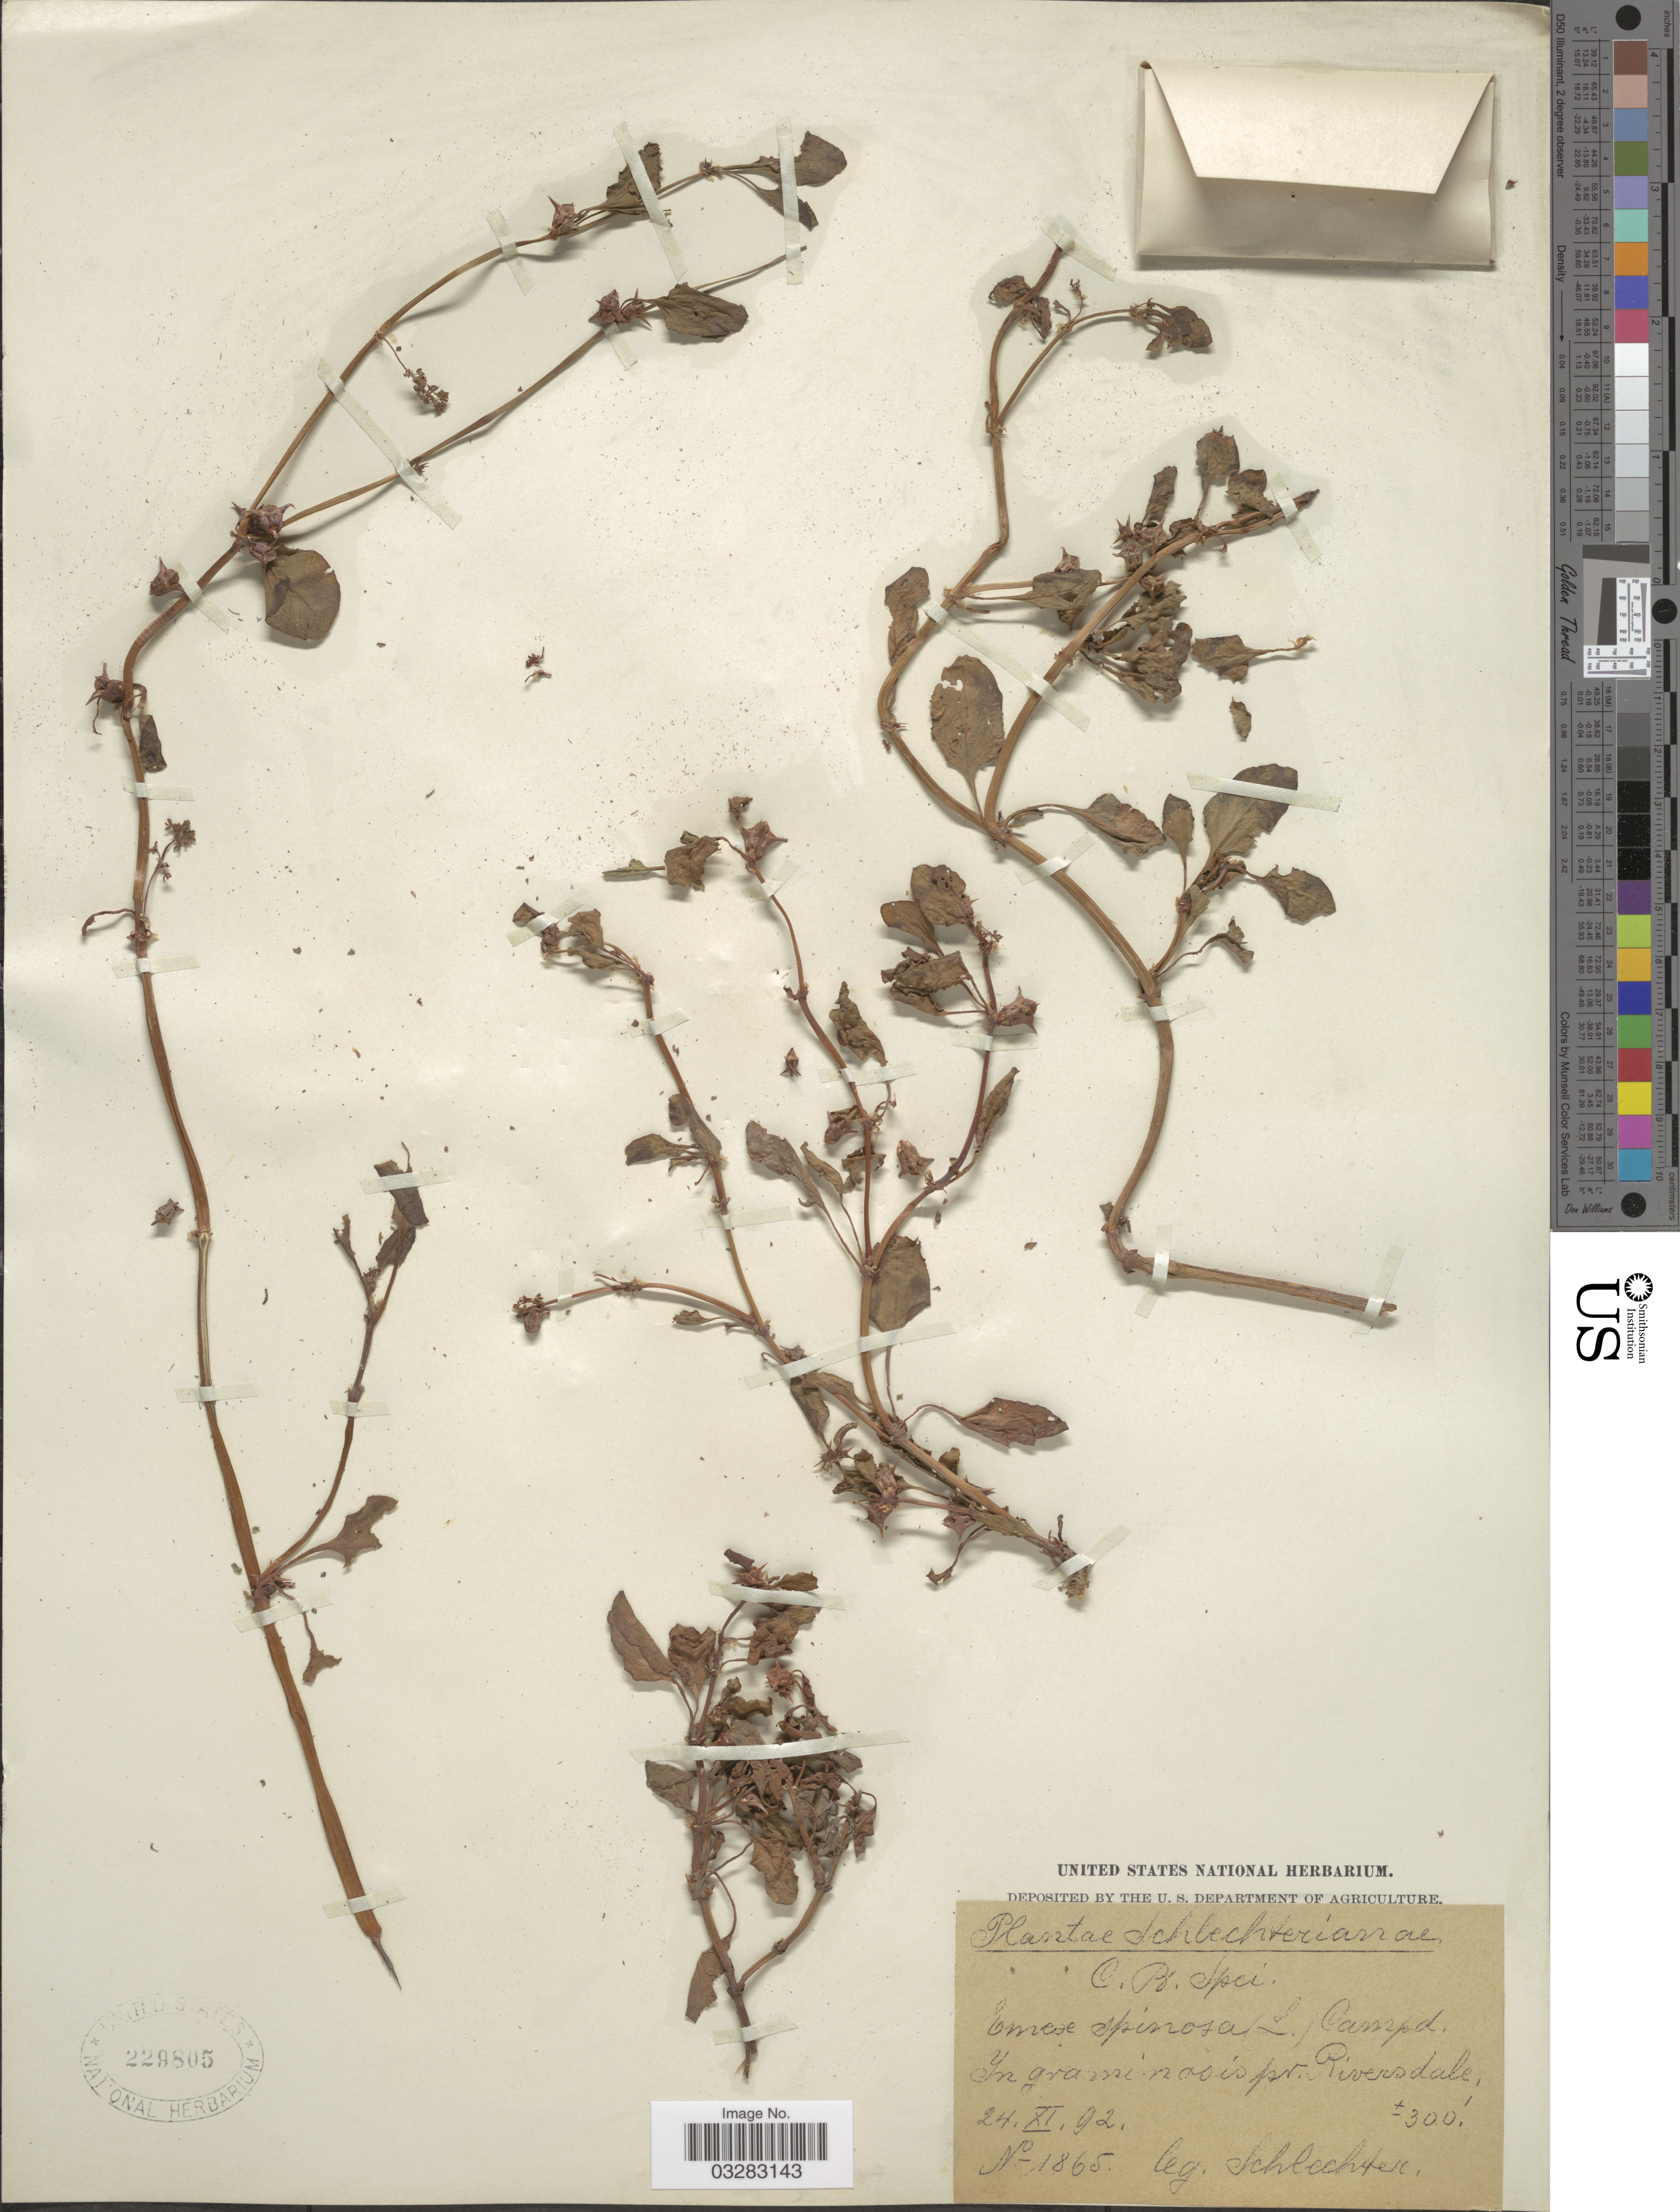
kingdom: Plantae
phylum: Tracheophyta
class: Magnoliopsida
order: Caryophyllales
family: Polygonaceae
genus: Rumex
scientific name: Rumex hypogaeus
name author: T.M. Schust. & Reveal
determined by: Strong, Mark T., (BOT), Smithsonian Institution - National Museum of Natural History (UNITED STATES)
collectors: Schlechter, --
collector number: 1865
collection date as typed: Transcribed d/m/y: 24/11/92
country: South Africa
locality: In graminosis pr. Riversdale.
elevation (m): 91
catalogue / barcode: US 229805